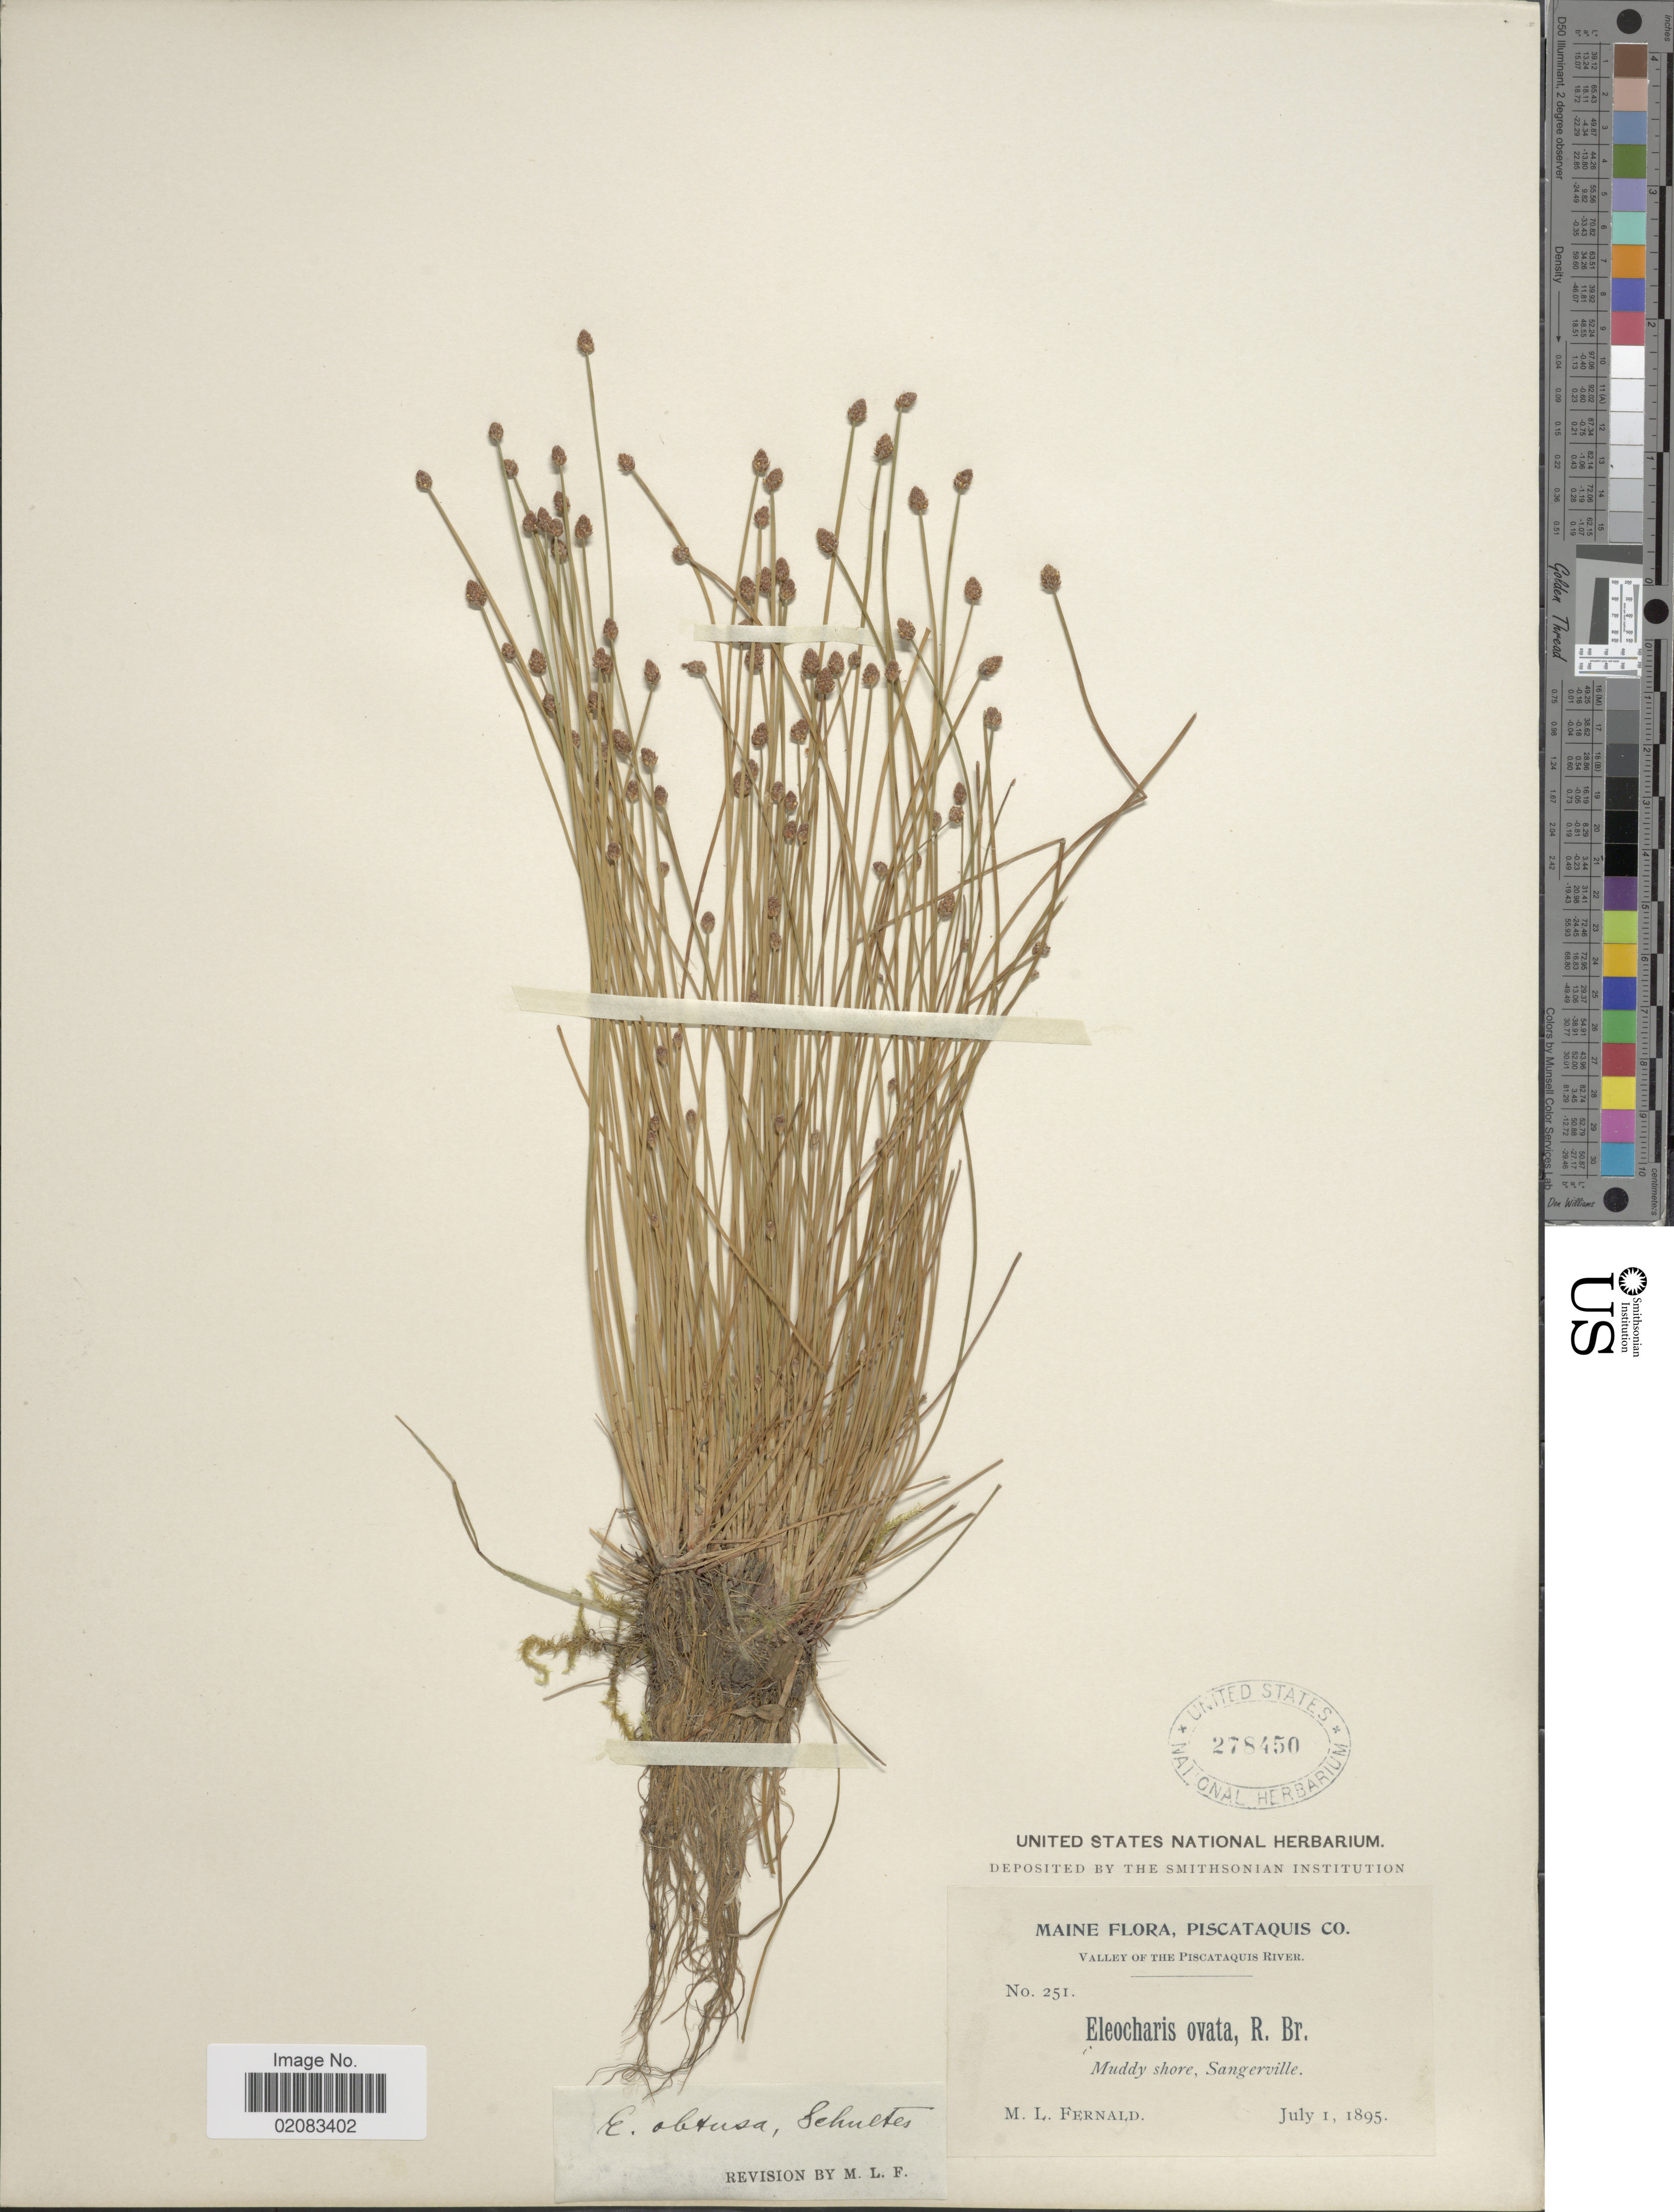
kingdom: Plantae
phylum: Tracheophyta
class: Liliopsida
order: Poales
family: Cyperaceae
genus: Eleocharis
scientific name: Eleocharis obtusa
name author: (Willd.) Schult.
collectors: M. L. Fernald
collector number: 251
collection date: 1895-07-01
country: United States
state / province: Maine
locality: Piscataquis Co, Valley of the Piscataquis River, Muddy shore, Sangerville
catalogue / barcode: US 278450